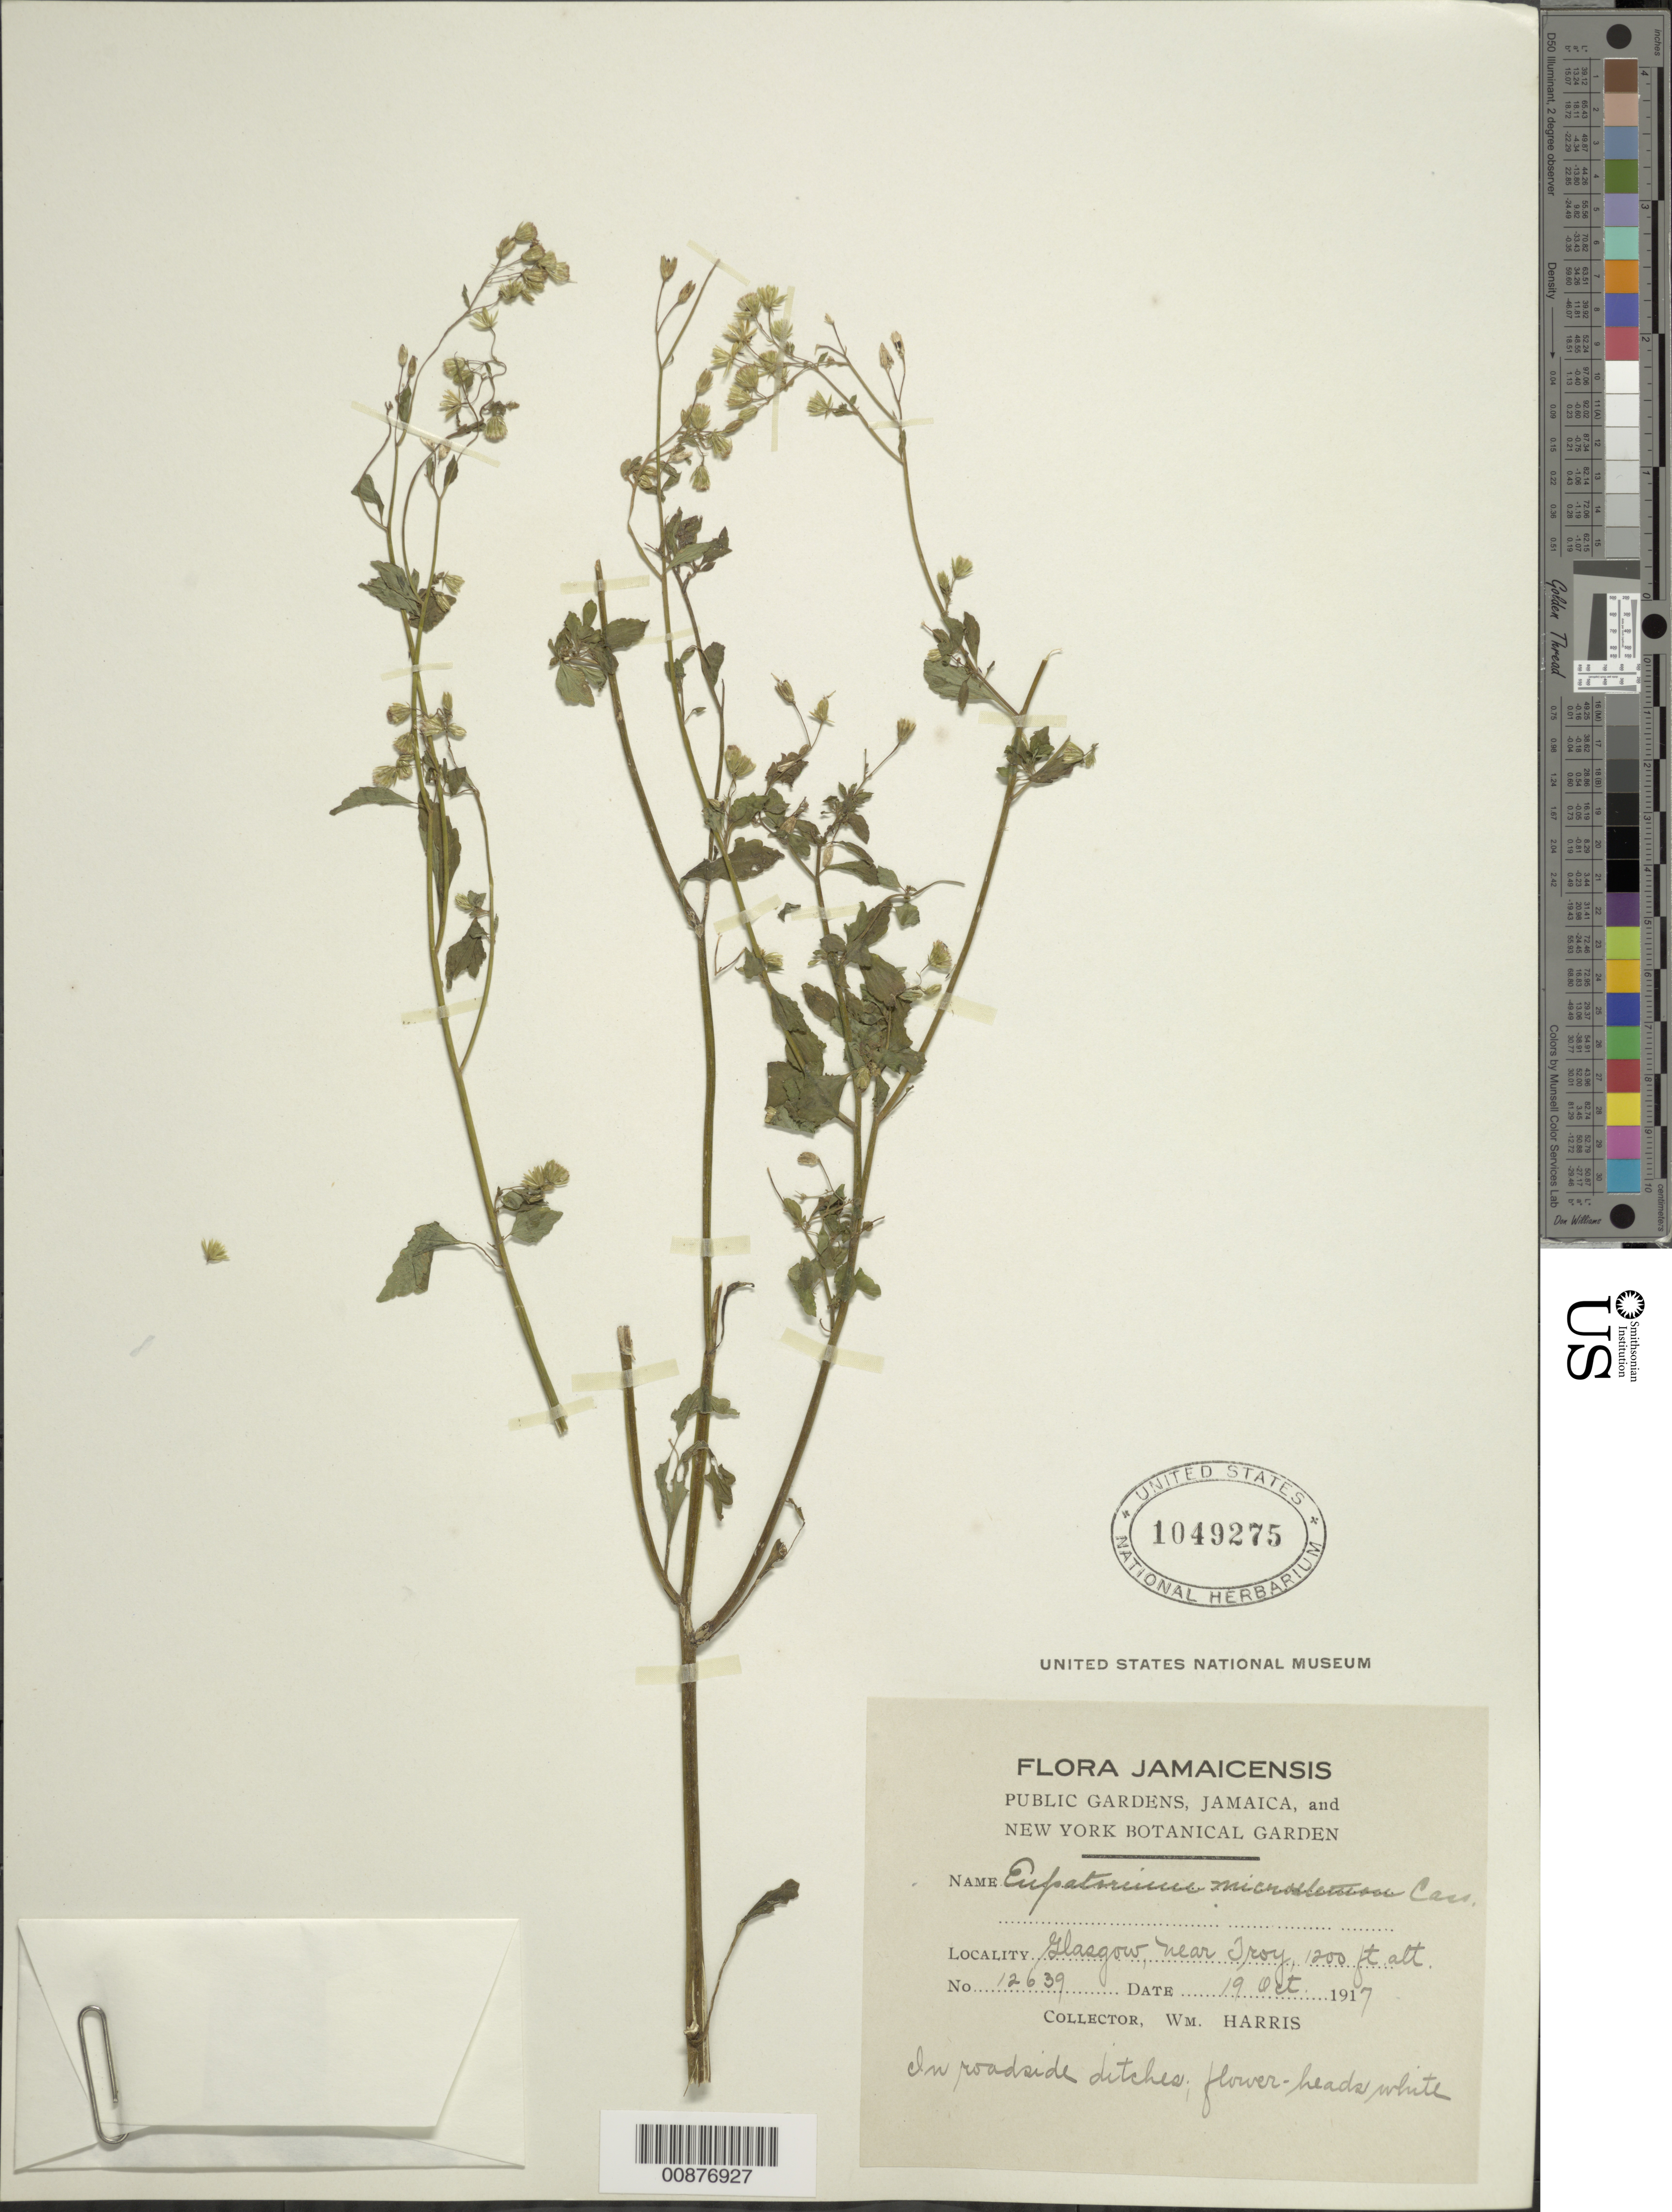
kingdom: Plantae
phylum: Tracheophyta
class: Magnoliopsida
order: Asterales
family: Asteraceae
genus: Fleischmannia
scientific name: Fleischmannia microstemon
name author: (Cass.) R.M. King & H. Rob.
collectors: W. H. Harris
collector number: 12639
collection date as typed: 19 Oct 1917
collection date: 1917-10-19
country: Jamaica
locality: Glasgow, near Troy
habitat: Roadside ditches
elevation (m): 366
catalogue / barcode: US 1049275